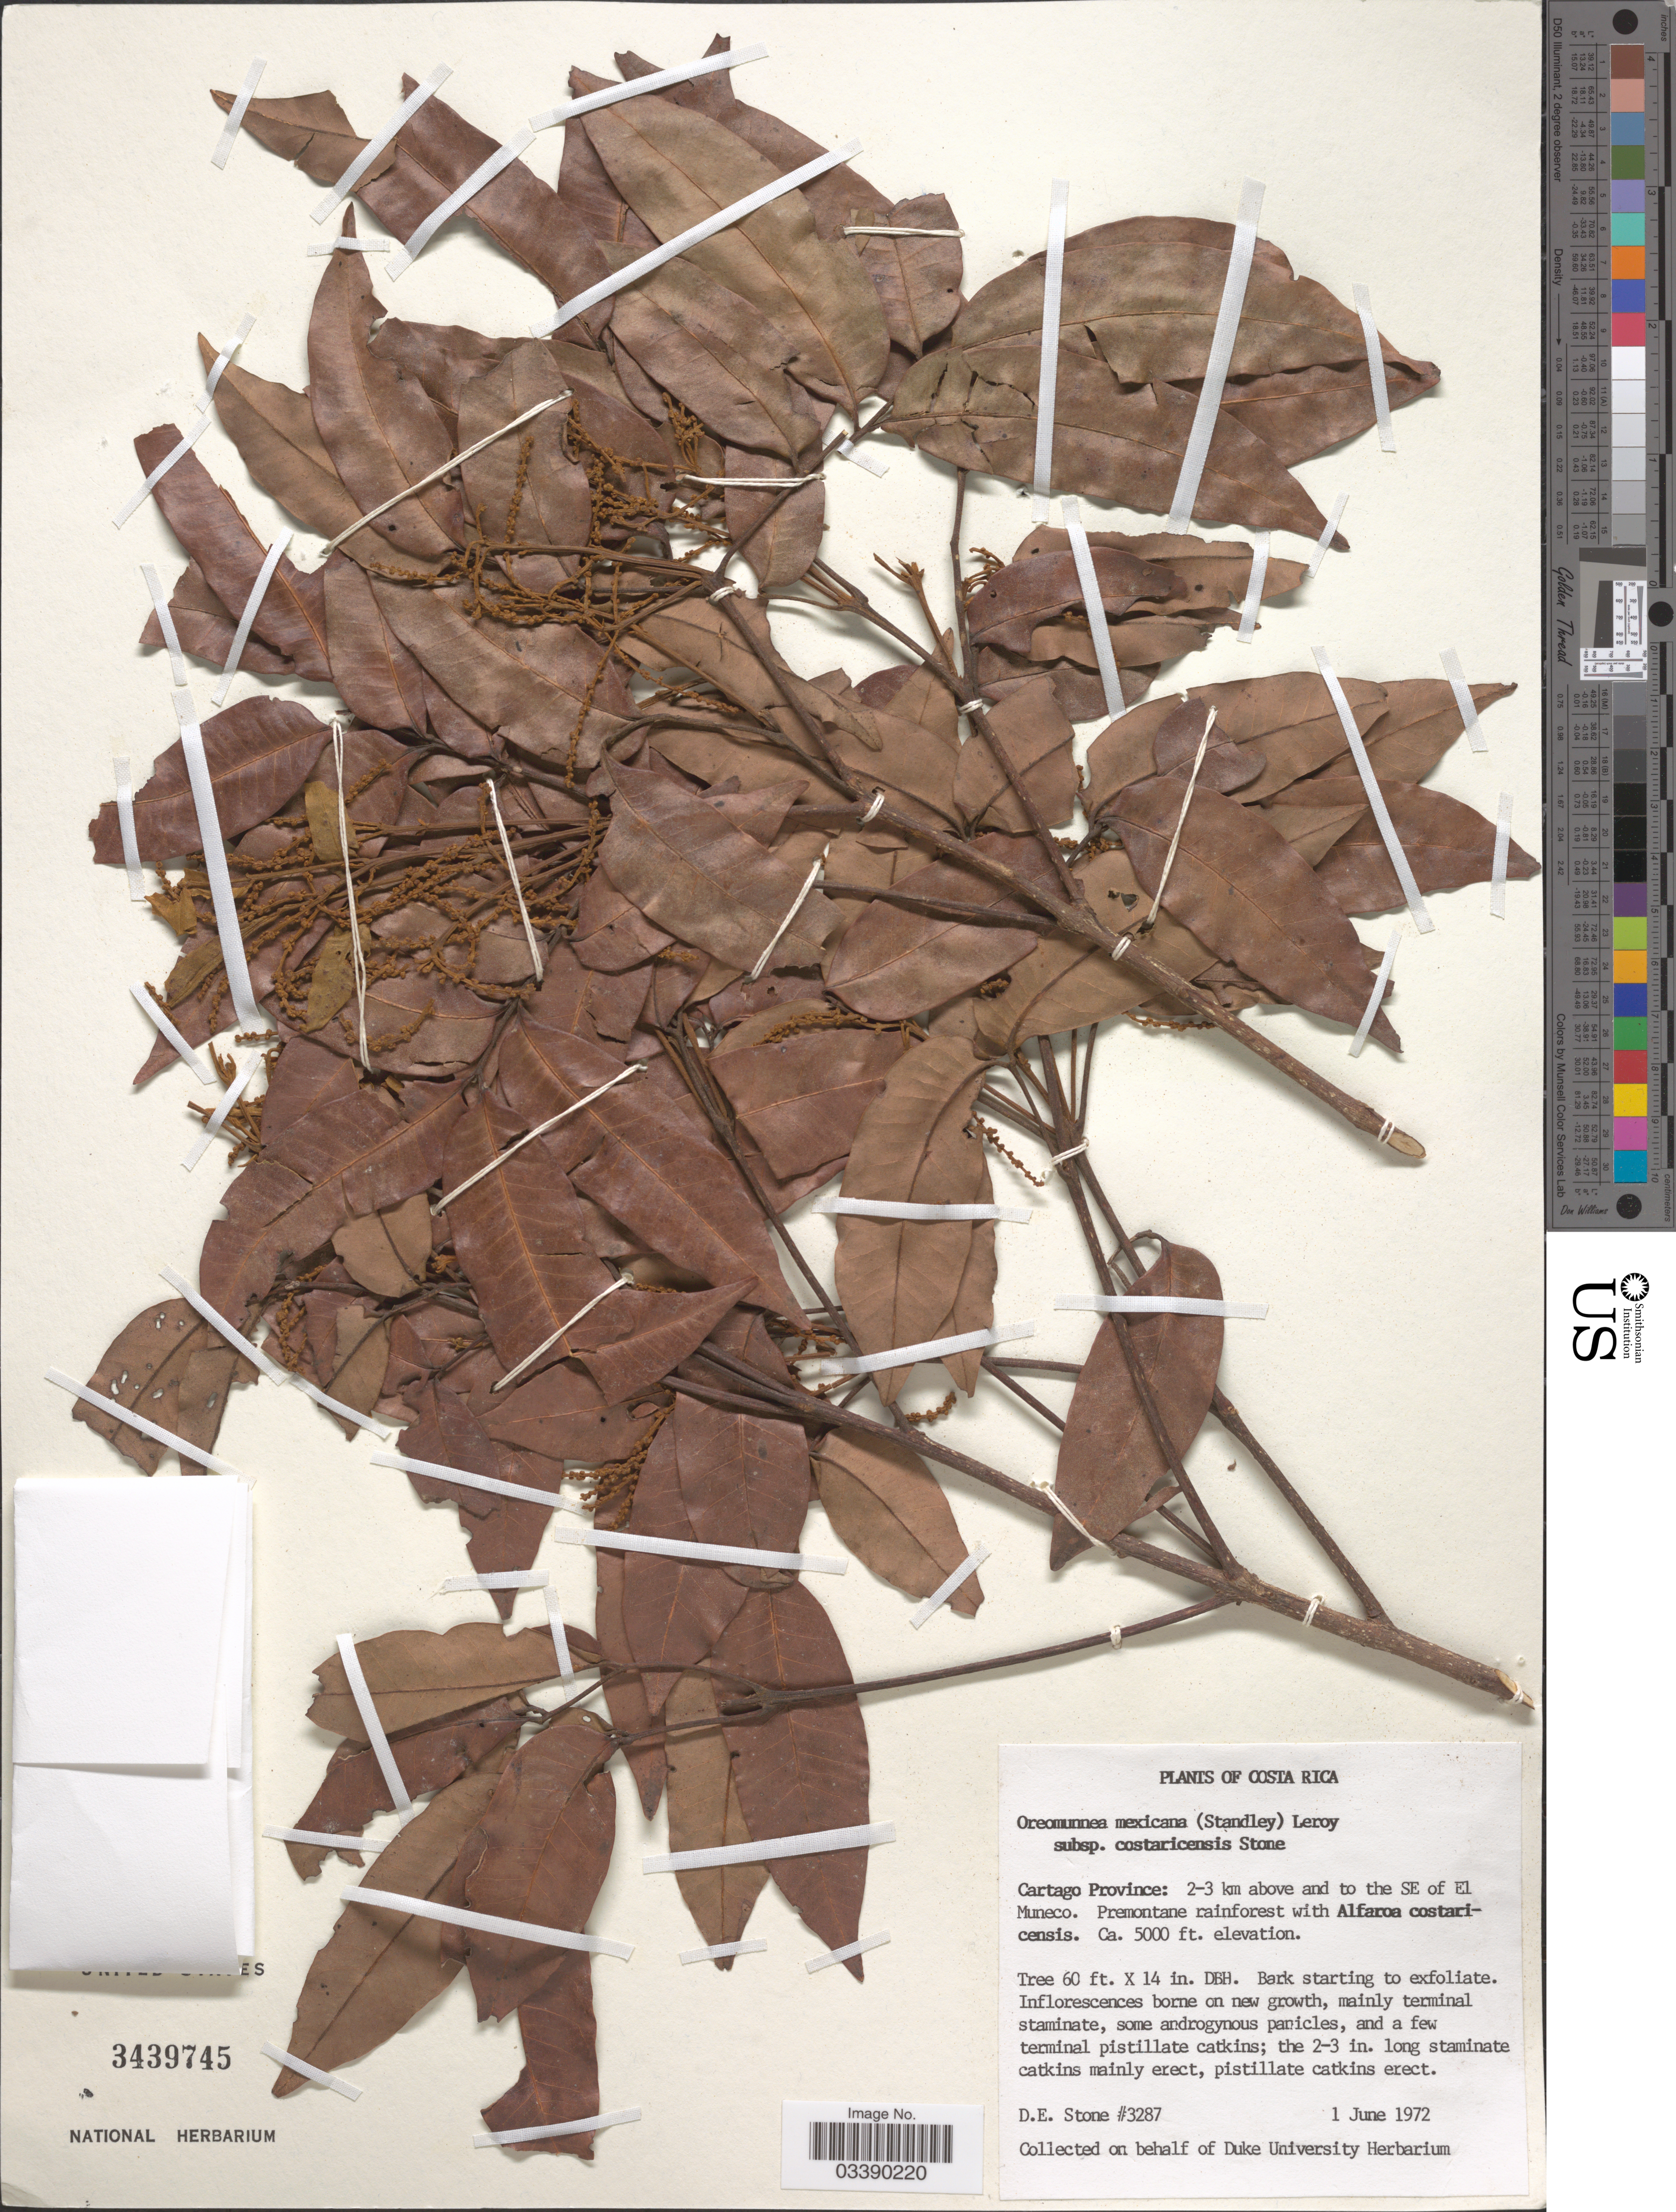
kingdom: Plantae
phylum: Tracheophyta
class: Magnoliopsida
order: Fagales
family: Juglandaceae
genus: Oreomunnea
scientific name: Oreomunnea mexicana subsp. costaricensis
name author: D.E Stone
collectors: D. E. Stone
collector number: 3287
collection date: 1972-06-01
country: Costa Rica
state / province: Cartago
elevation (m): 1524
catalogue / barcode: US 3439745